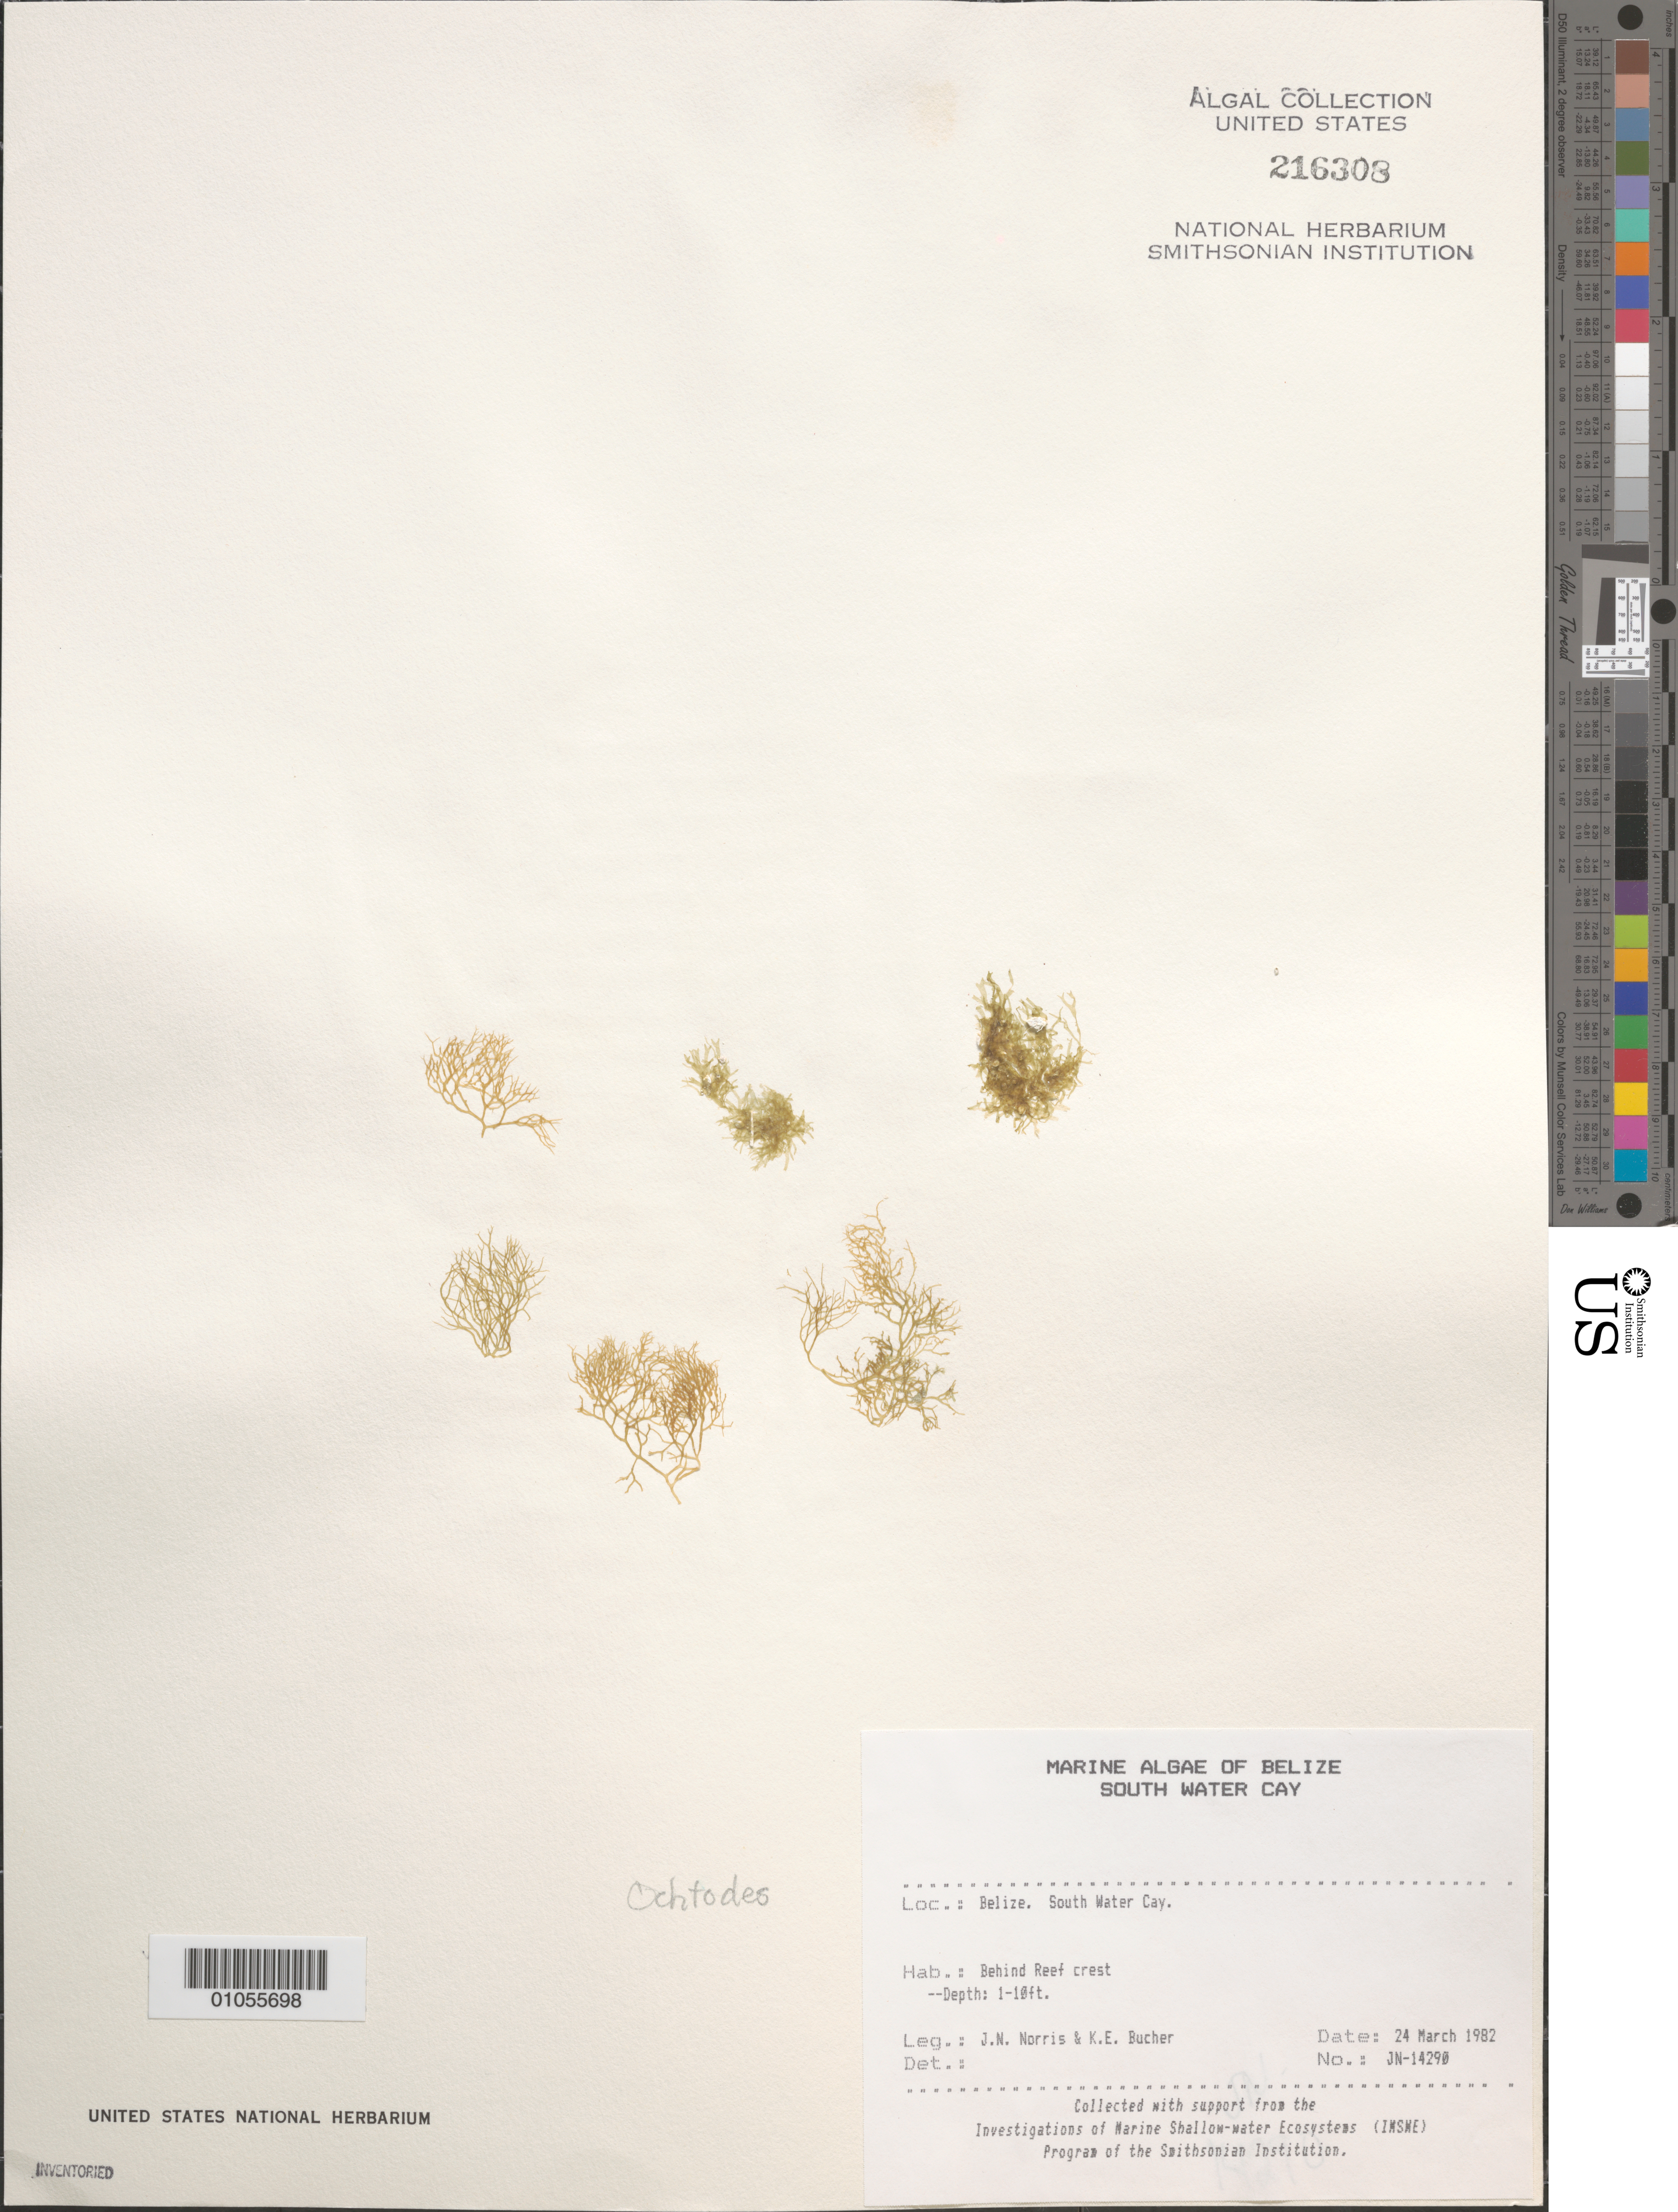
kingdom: Plantae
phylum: Rhodophyta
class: Florideophyceae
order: Gigartinales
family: Rhizophyllidaceae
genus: Ochtodes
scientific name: Ochtodes sp.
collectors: J. N. Norris & K. E. Bucher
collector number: JN-14290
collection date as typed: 24 Mar 1982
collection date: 1982-03-24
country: Belize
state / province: Stann Creek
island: South Water Cay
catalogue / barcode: US 216308